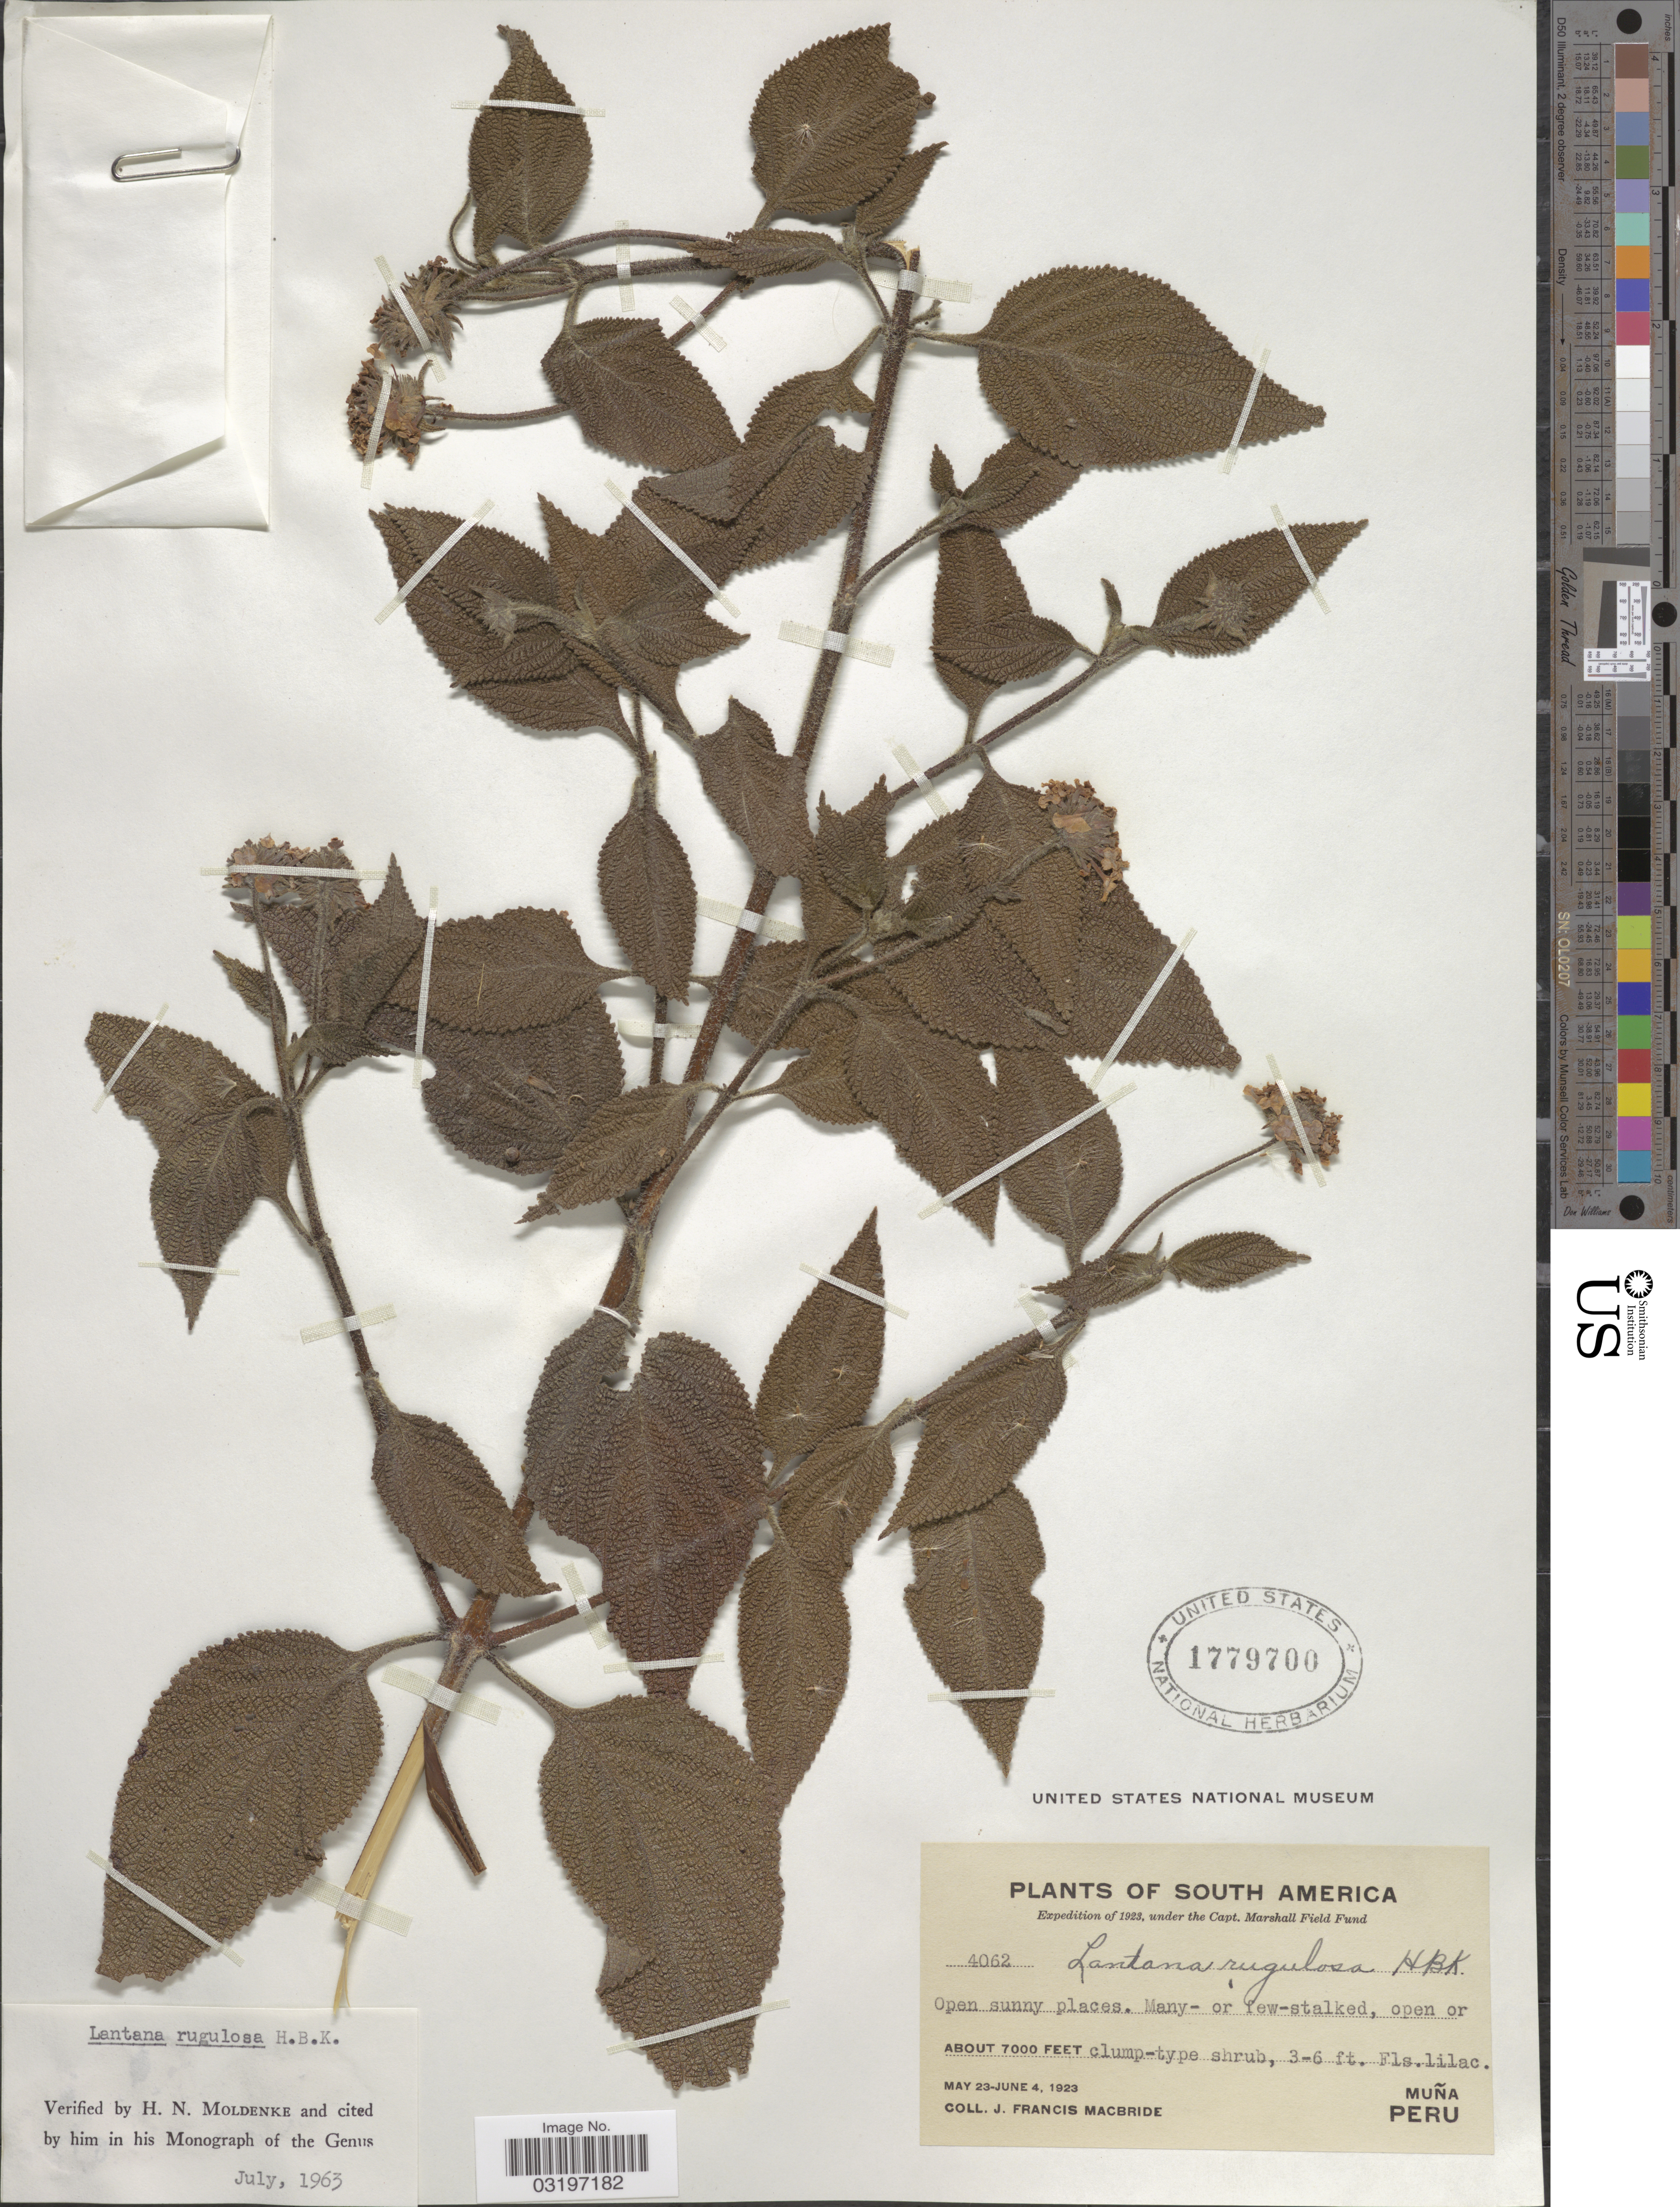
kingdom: Plantae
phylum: Tracheophyta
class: Magnoliopsida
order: Lamiales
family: Verbenaceae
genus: Lantana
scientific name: Lantana rugulosa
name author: Kunth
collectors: J. F. Macbride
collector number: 4062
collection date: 1923-05-23/1923-06-04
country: Peru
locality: Muña.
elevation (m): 2134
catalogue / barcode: US 1779700